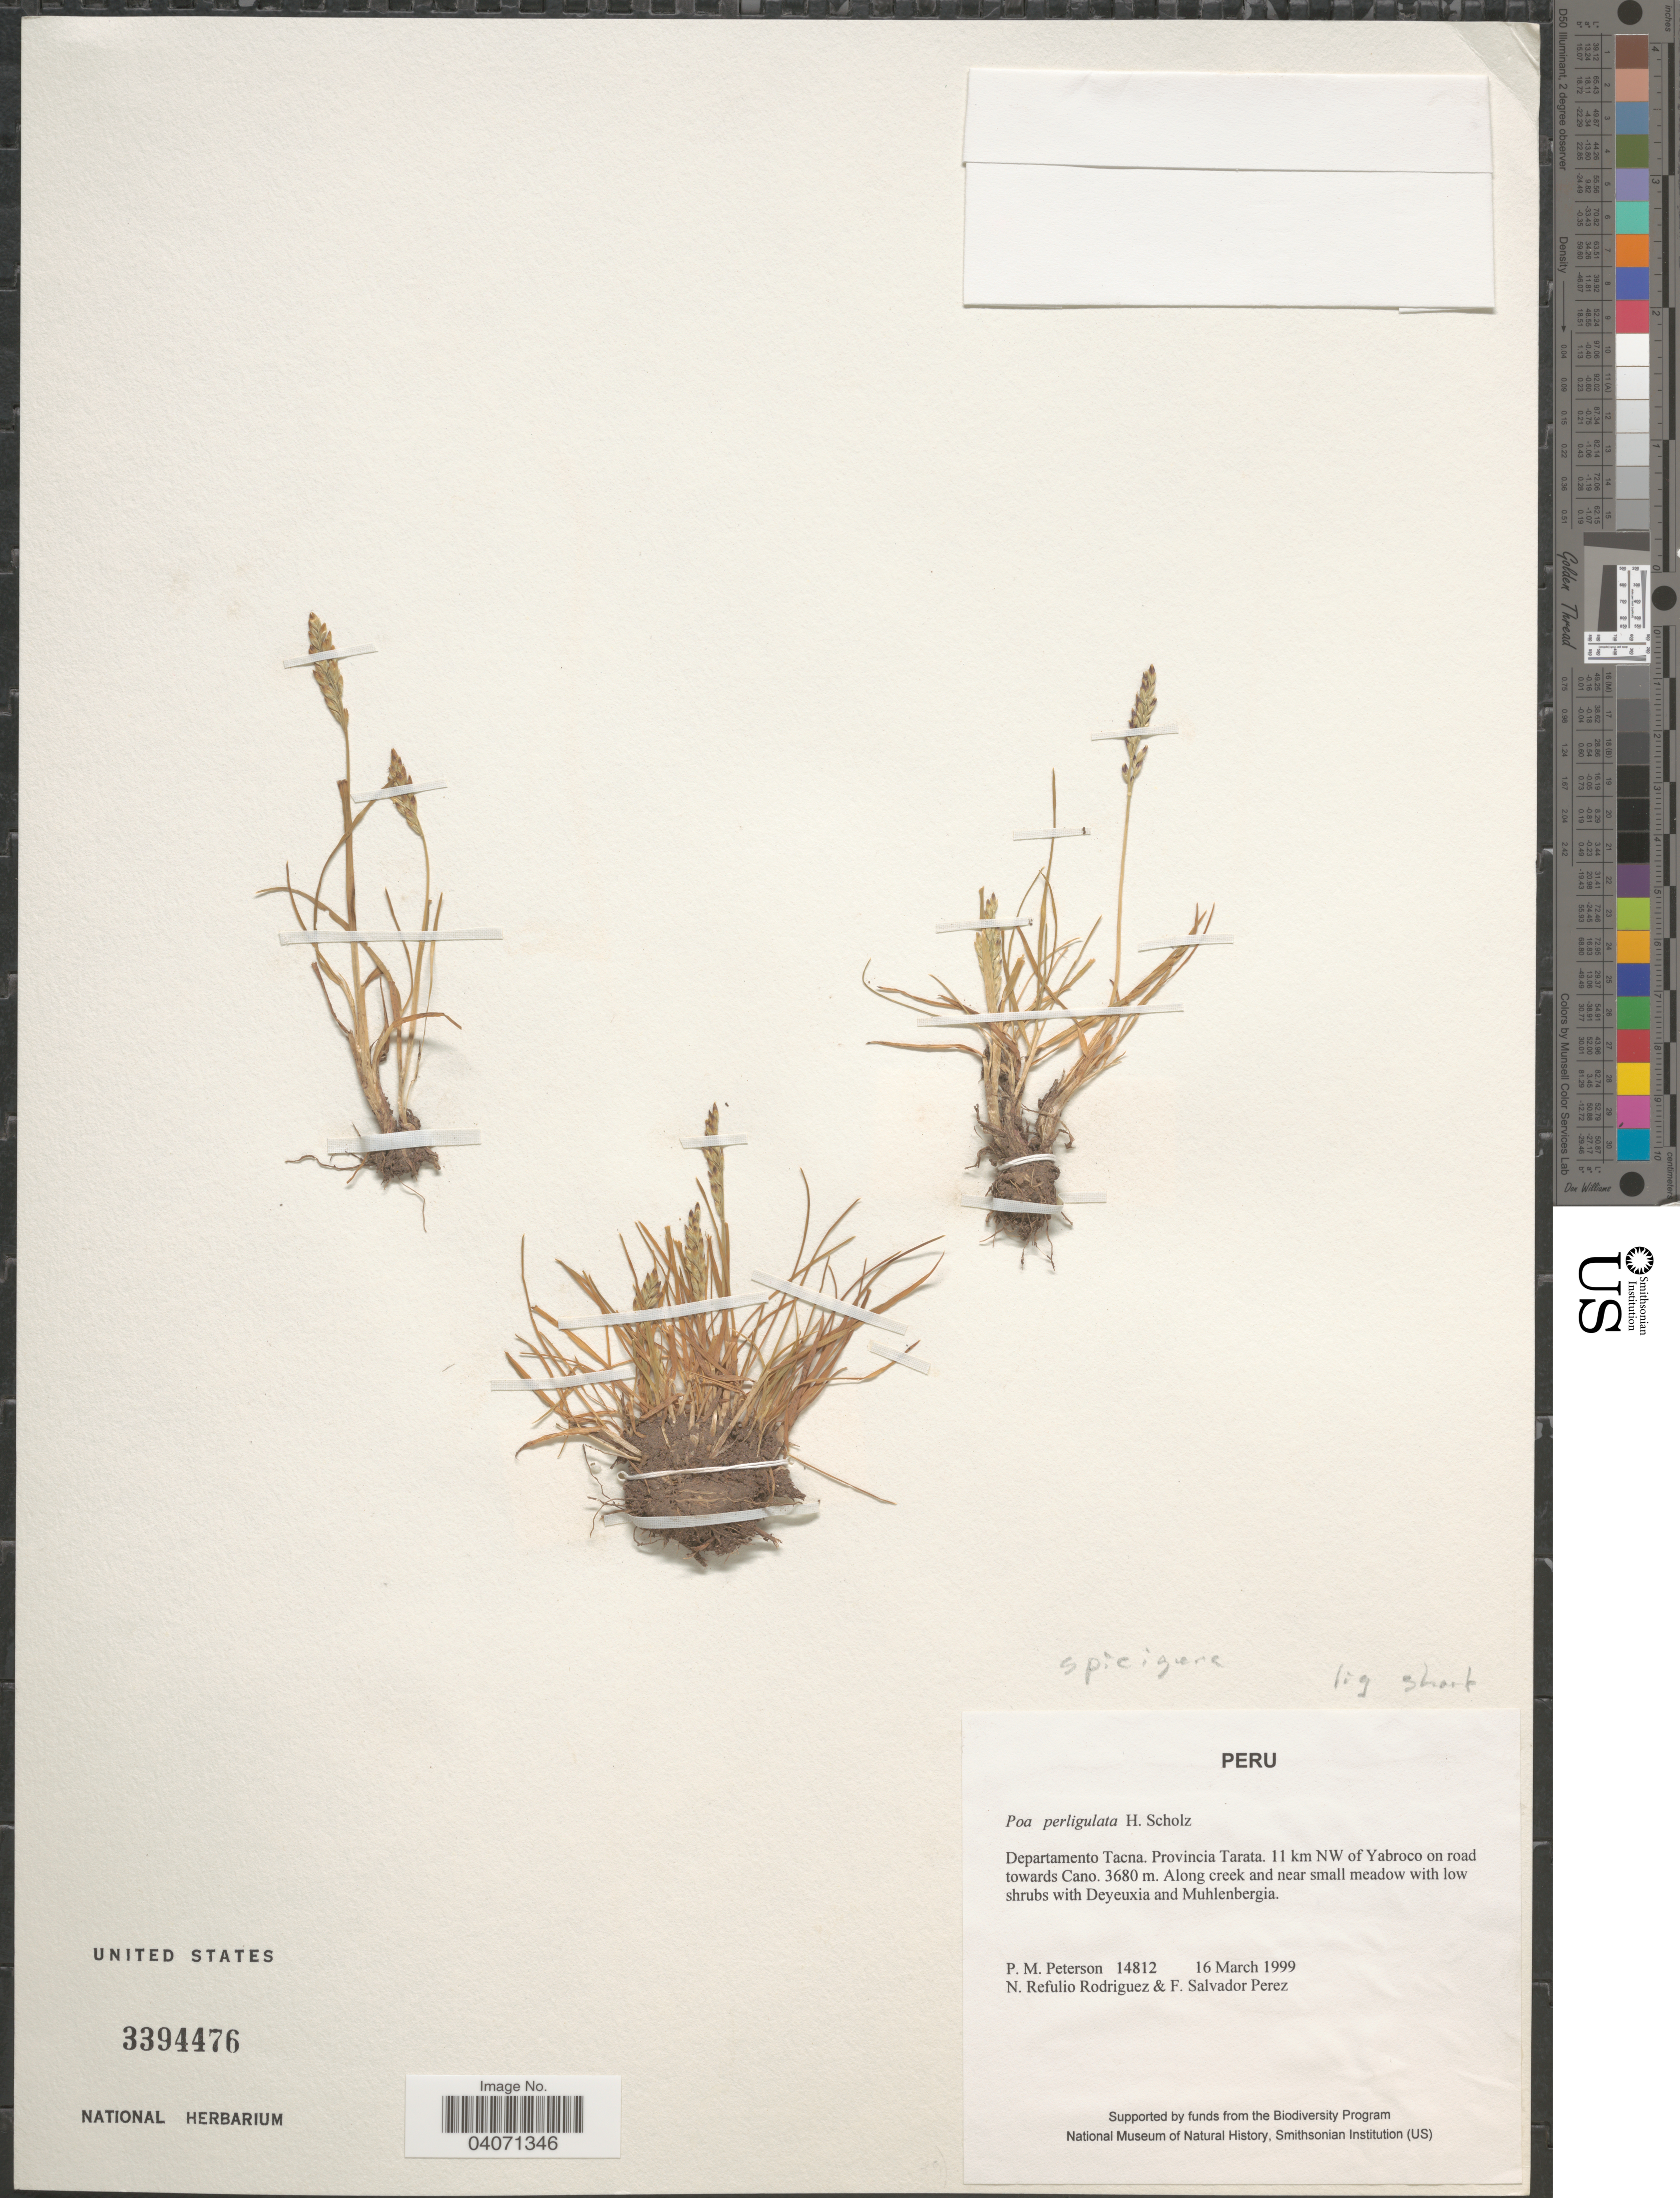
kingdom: Plantae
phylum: Tracheophyta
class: Liliopsida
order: Poales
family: Poaceae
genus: Poa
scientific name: Poa spicigera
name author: Tovar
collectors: P. M. Peterson, N. Refulio-Rodríguez & F. Salvador Perez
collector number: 14812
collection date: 1999-03-16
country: Peru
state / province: Tacna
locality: Departamento Tacna. Provincia Tarata. 11 km NW of Yabroco on road towards Cano. Along creek and near small meadow.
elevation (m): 3680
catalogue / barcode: US 3394476